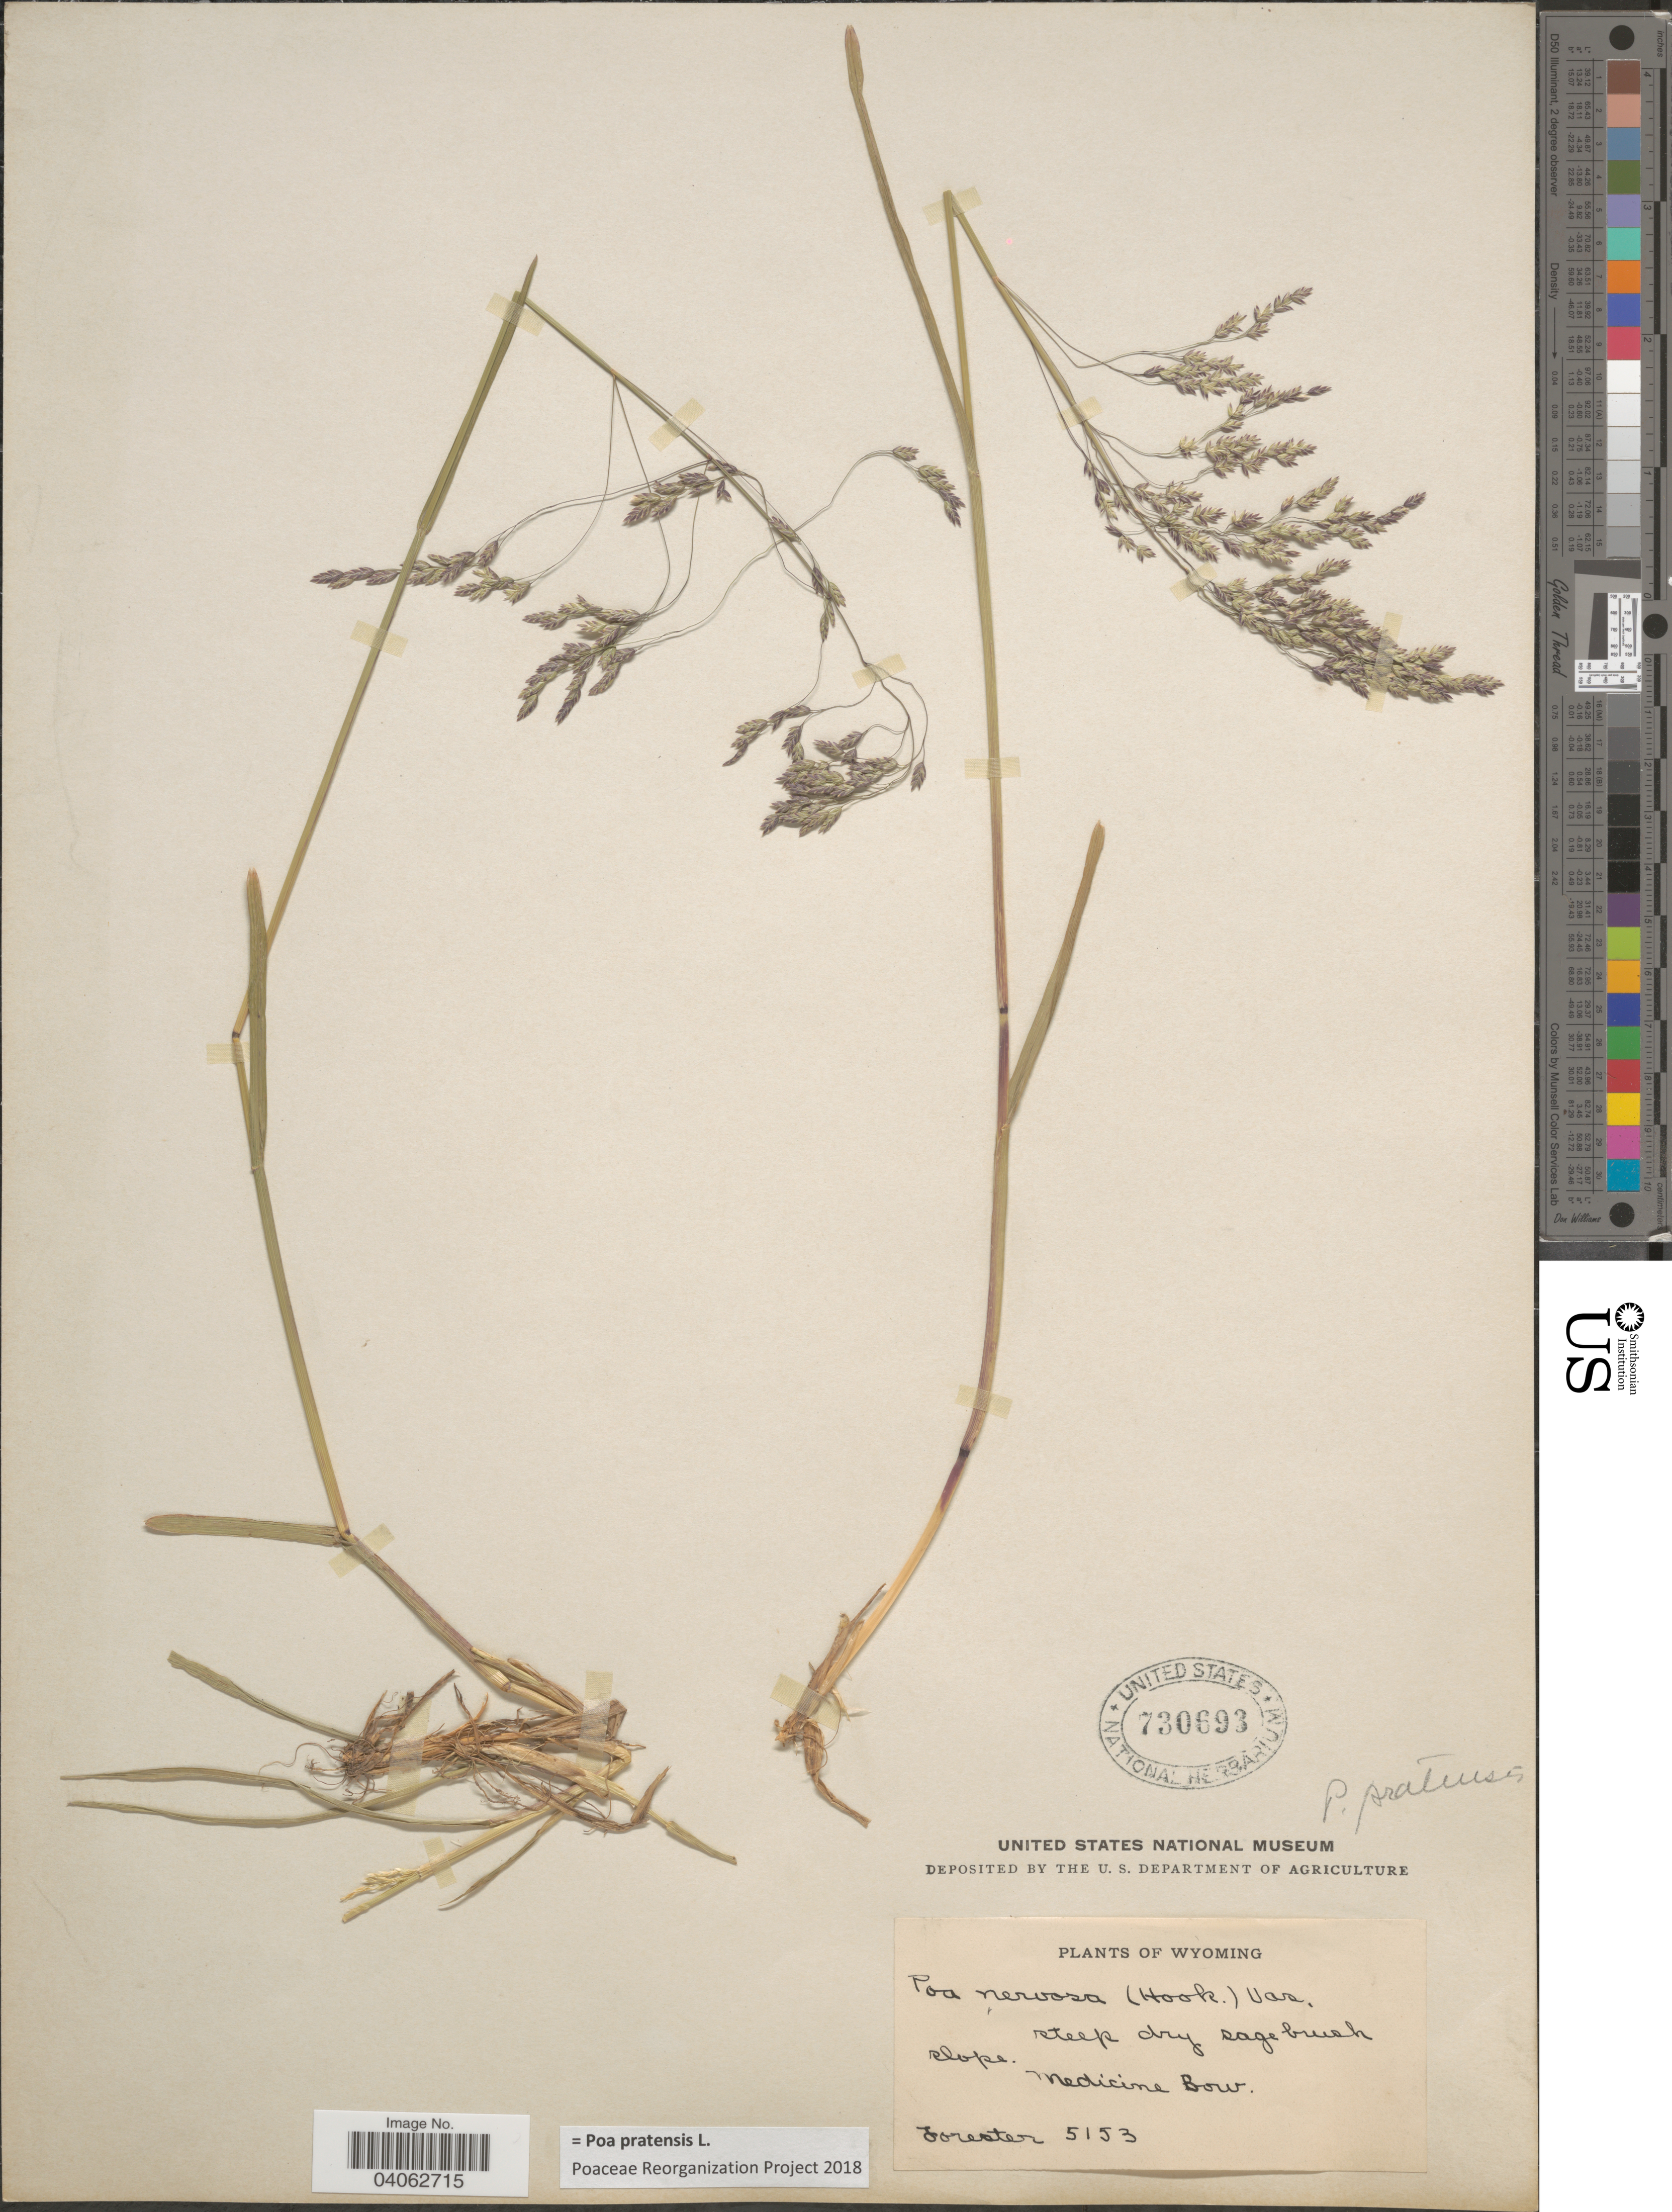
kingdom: Plantae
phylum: Tracheophyta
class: Liliopsida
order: Poales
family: Poaceae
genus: Poa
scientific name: Poa pratensis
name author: L.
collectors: Forester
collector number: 5153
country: United States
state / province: Wyoming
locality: Medicine Bow.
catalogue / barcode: US 730693